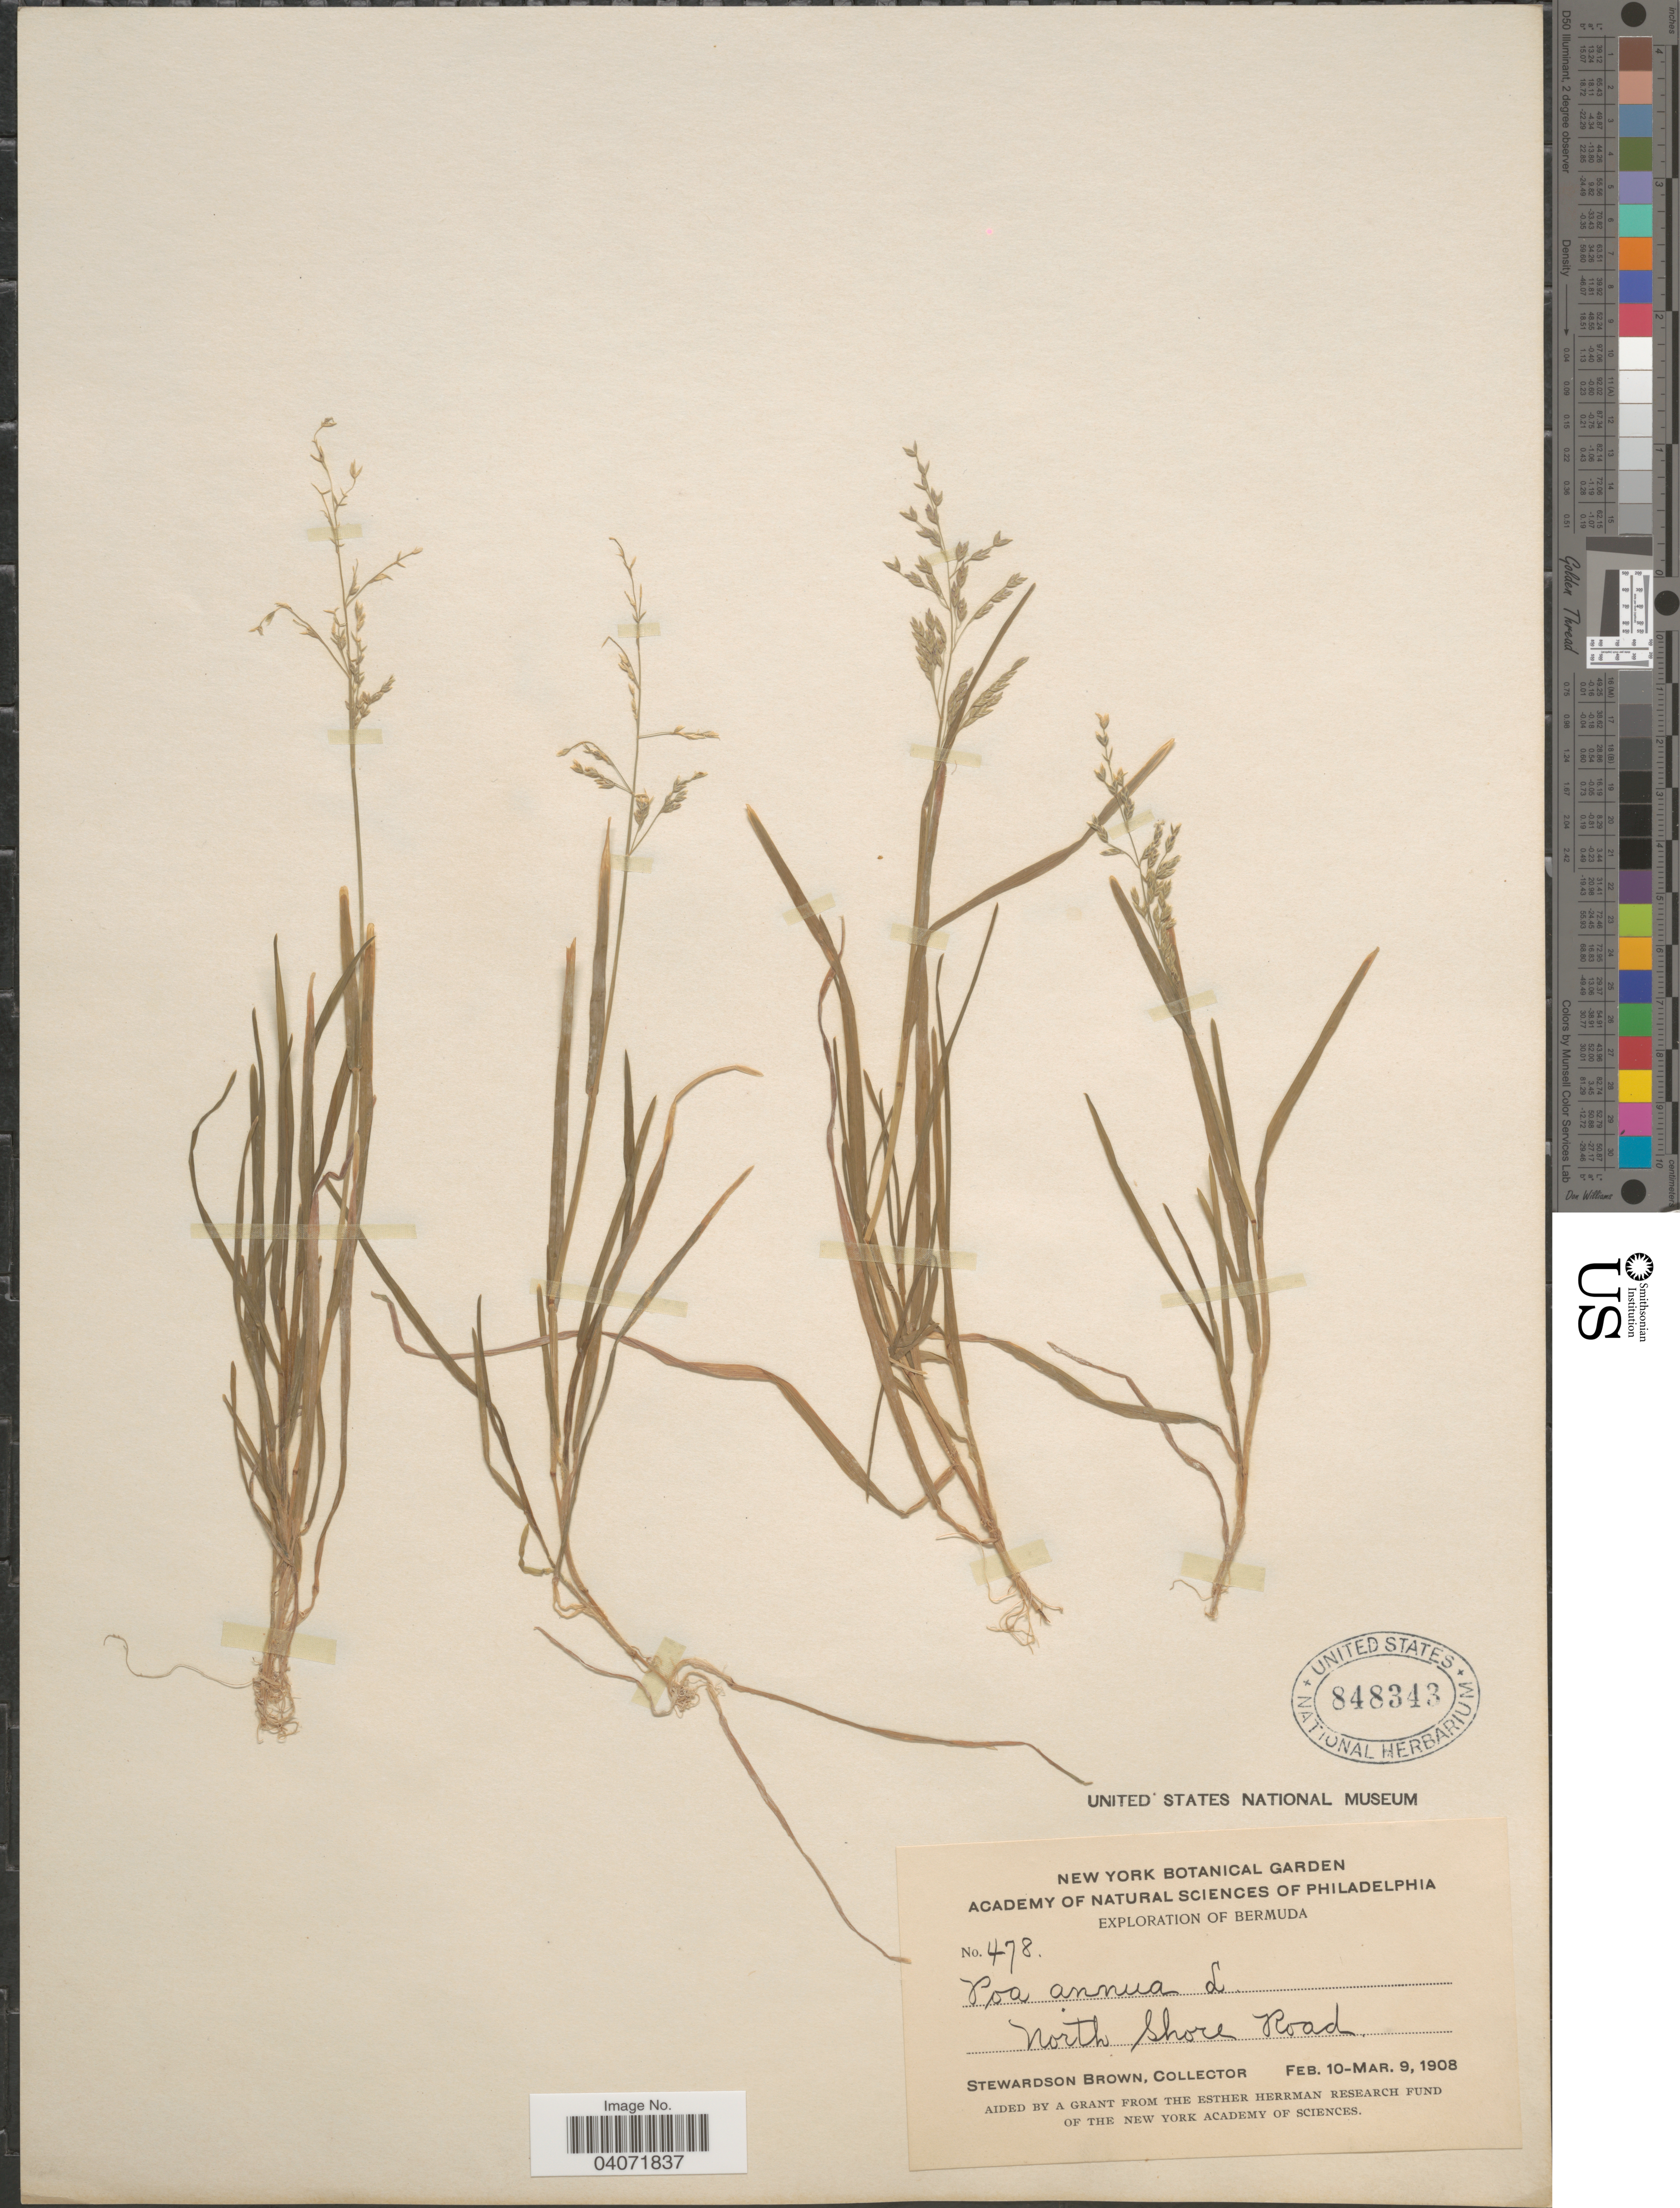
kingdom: Plantae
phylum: Tracheophyta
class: Liliopsida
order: Poales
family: Poaceae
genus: Poa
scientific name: Poa annua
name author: L.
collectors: S. Brown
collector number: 478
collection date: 1908-02-10/1908-03-09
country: Bermuda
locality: Exploration of Bermuda. North Shore Road.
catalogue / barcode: US 848343